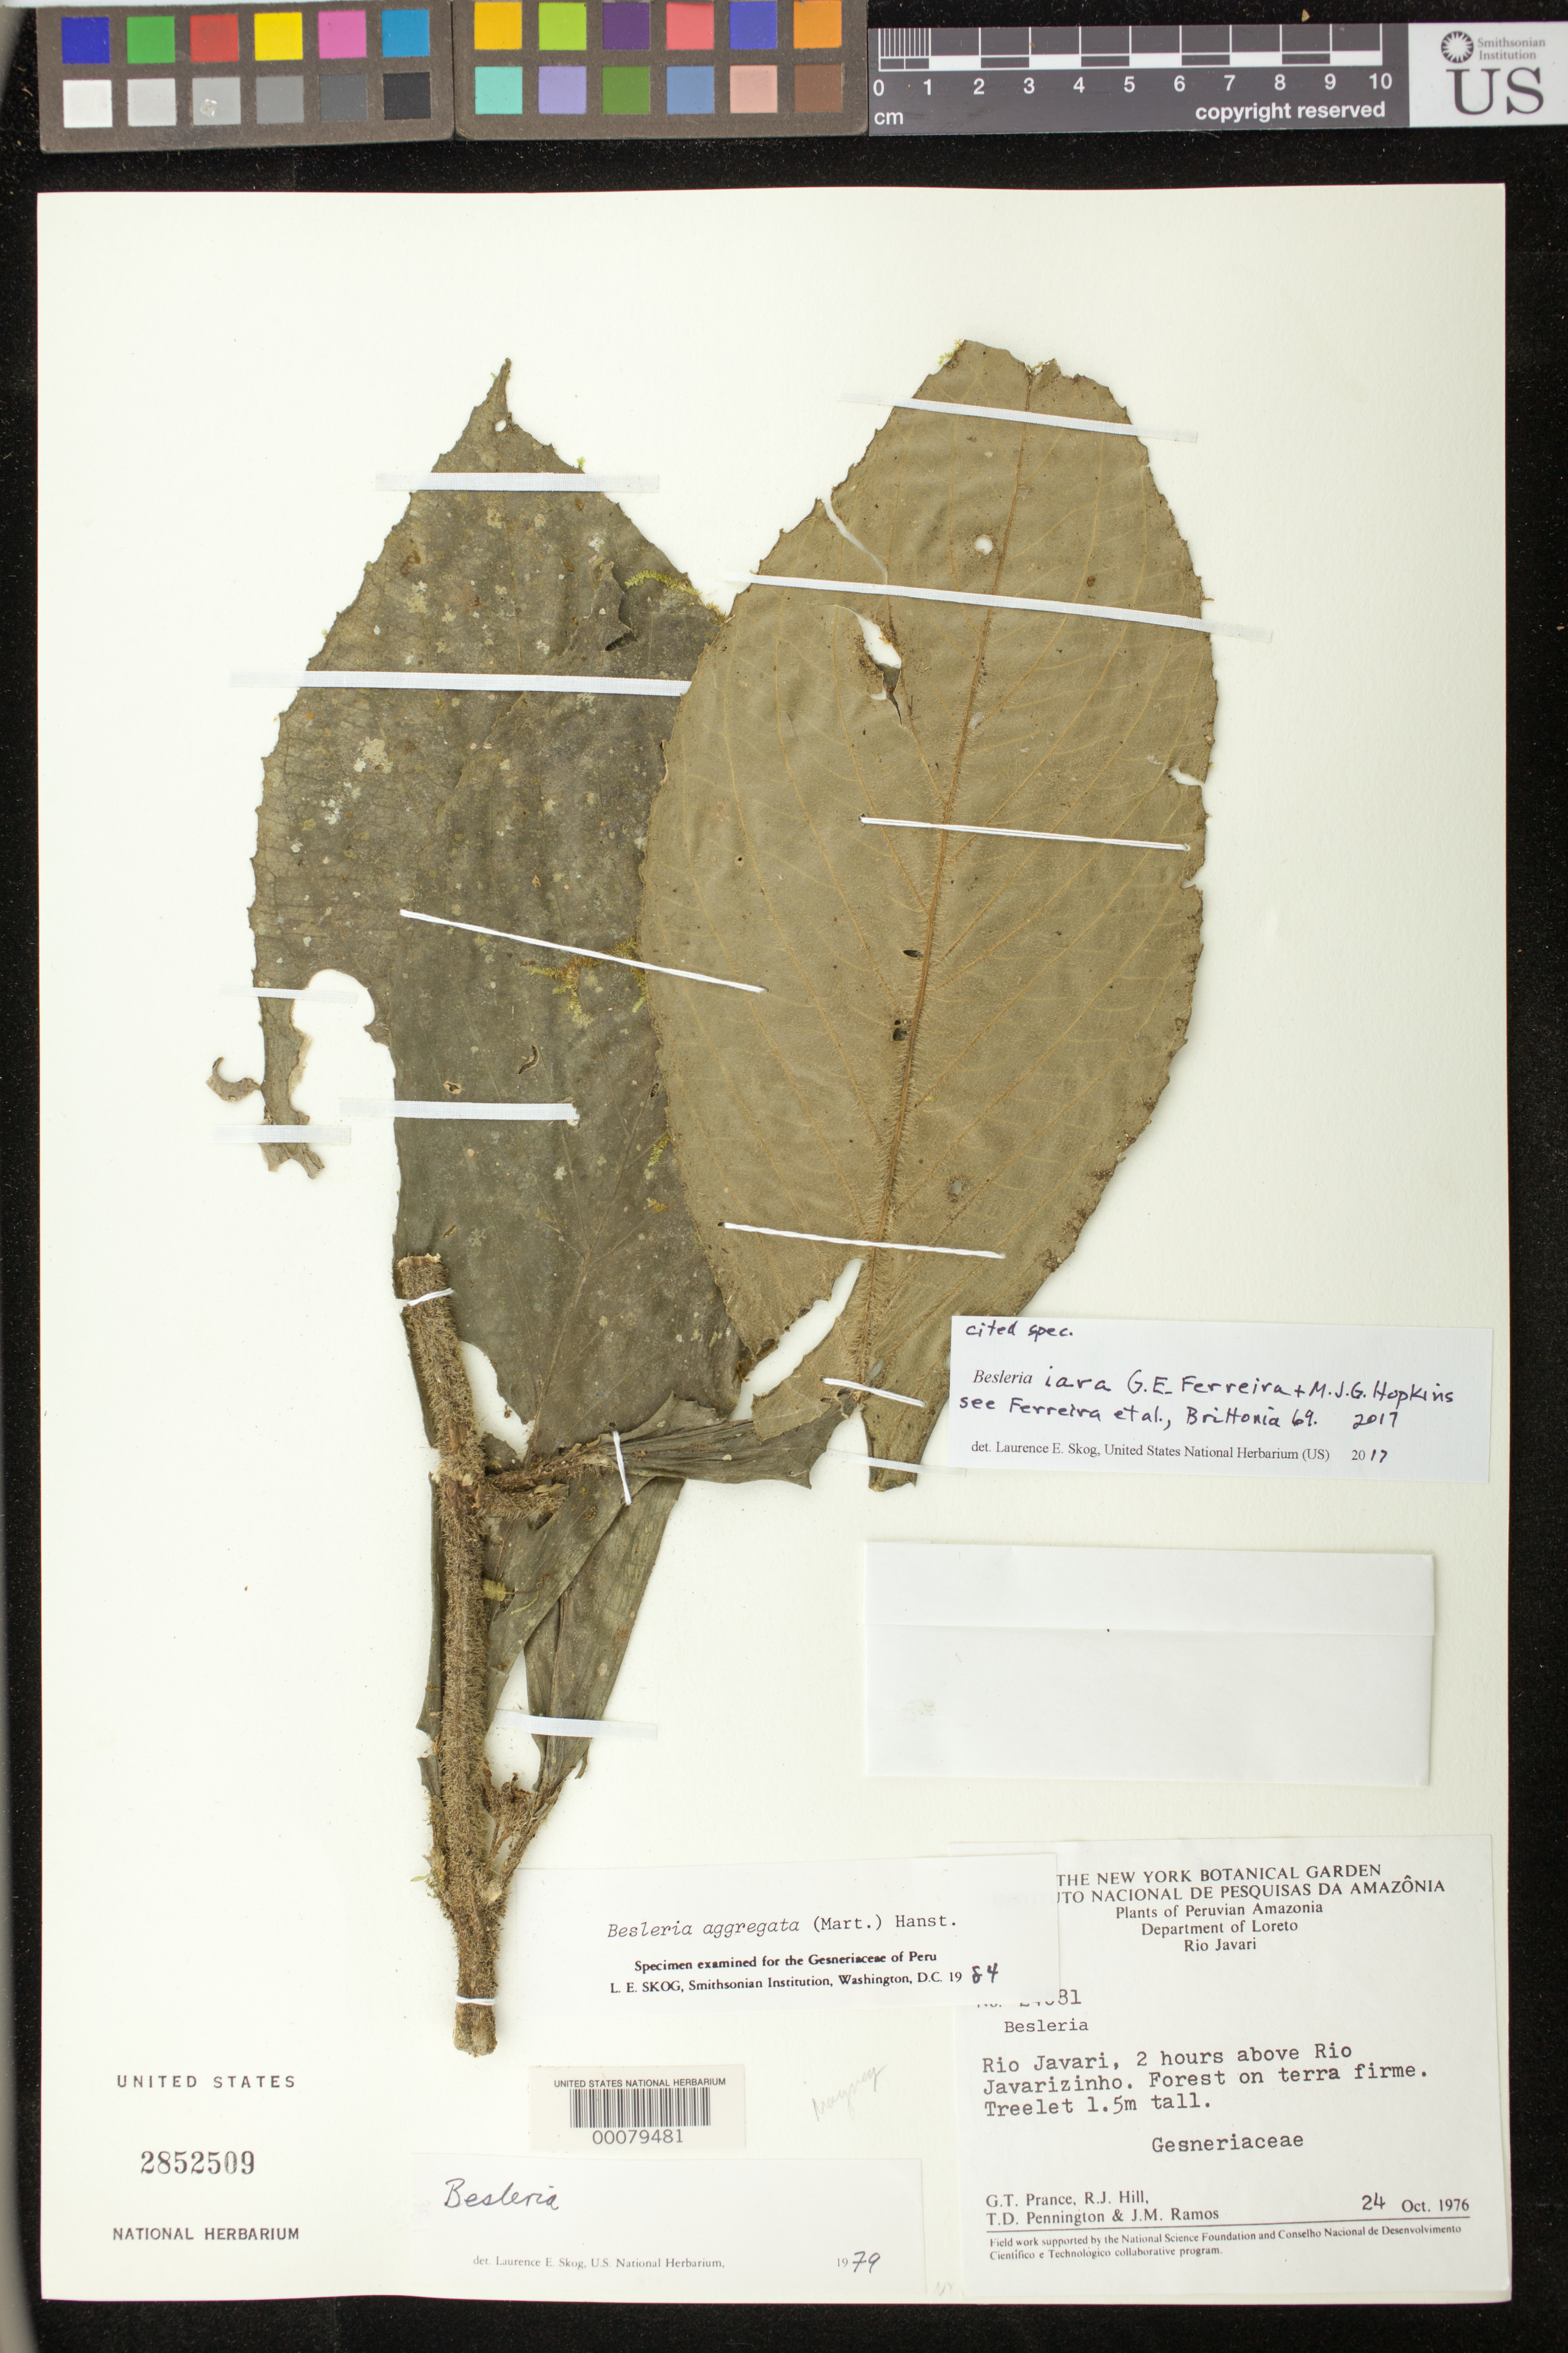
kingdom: Plantae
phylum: Tracheophyta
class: Magnoliopsida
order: Lamiales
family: Gesneriaceae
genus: Besleria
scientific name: Besleria iara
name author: Ferreira & M.J.G. Hopkins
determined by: Skog, Laurence E.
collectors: G. T. Prance & et al.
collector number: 24081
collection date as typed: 24 Oct 1976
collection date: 1976-10-24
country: Peru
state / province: Loreto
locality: Rio Javari, 2 hours above Rio Javarizinho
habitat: Forest on terra firme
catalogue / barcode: US 2852509